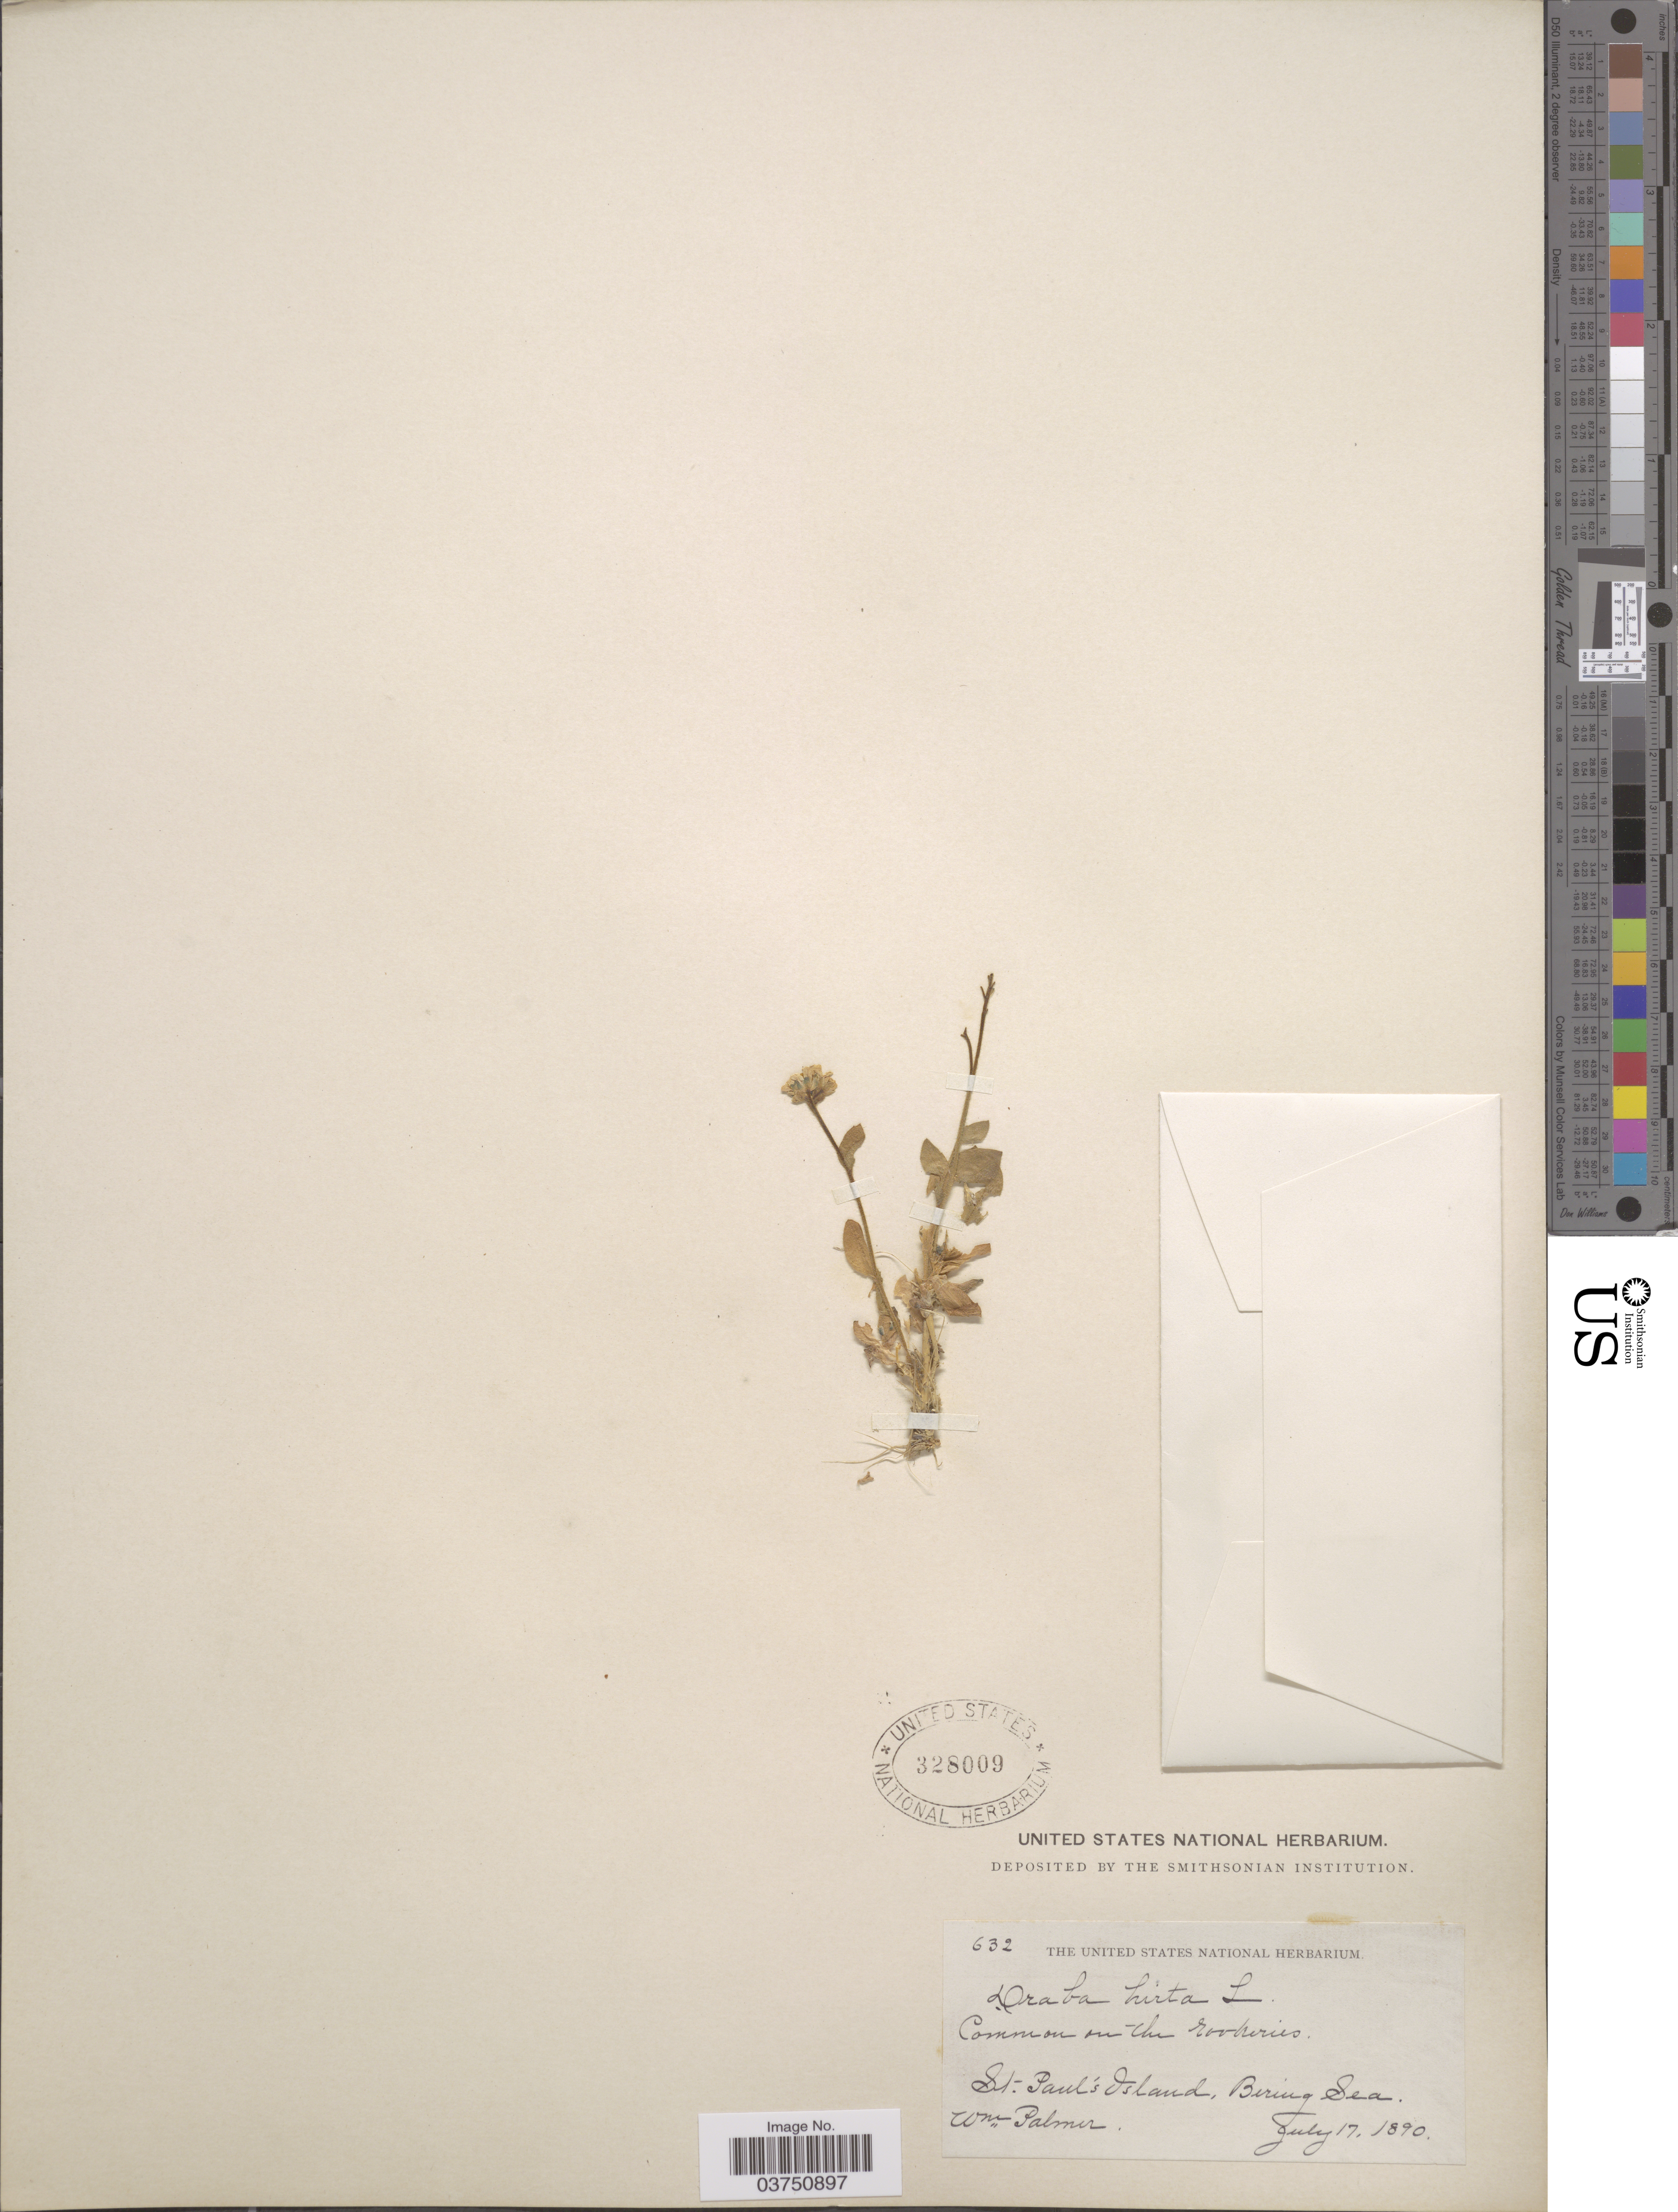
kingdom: Plantae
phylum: Tracheophyta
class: Magnoliopsida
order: Brassicales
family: Brassicaceae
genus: Draba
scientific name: Draba borealis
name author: DC.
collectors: W. Palmer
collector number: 632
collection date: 1890-07-17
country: United States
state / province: Alaska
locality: St. Paul's Island, Bering Sea.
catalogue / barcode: US 328009